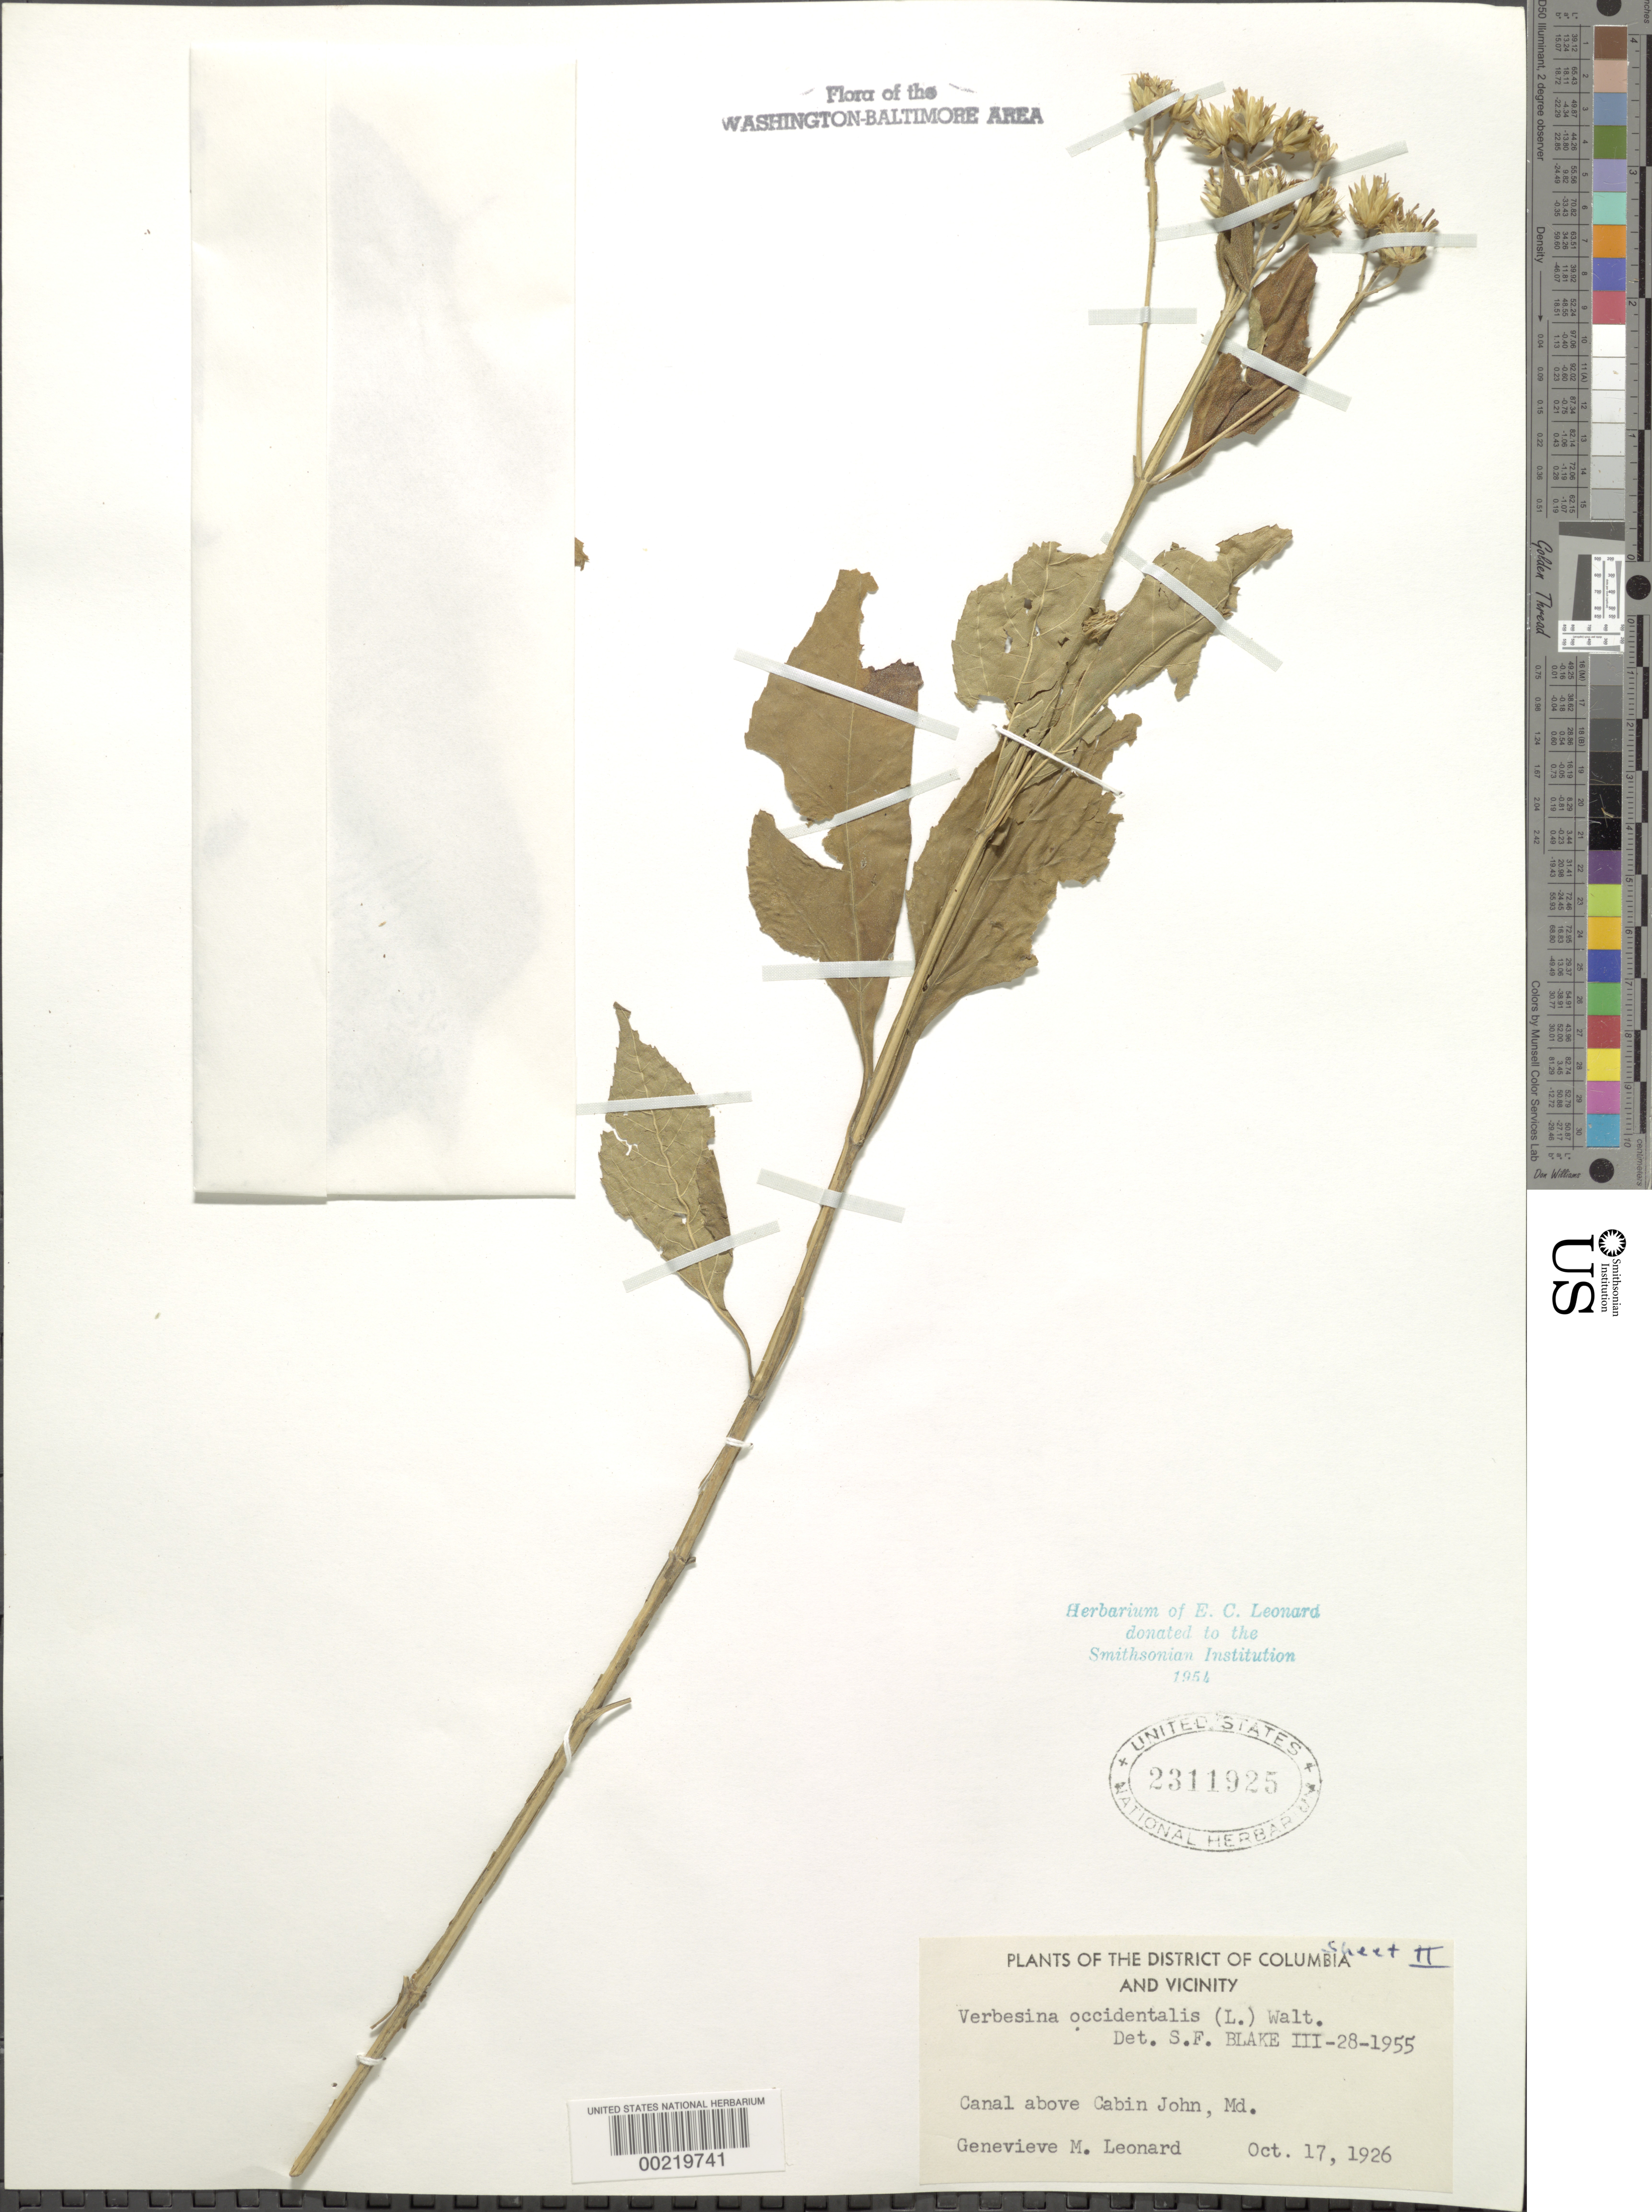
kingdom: Plantae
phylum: Tracheophyta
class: Magnoliopsida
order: Asterales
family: Asteraceae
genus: Verbesina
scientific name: Verbesina occidentalis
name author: (L.) Walter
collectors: G. M. Leonard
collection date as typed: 17 Oct 1926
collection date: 1926-10-17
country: United States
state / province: Maryland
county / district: Montgomery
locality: Canal above Cabin John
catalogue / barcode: US 2311925